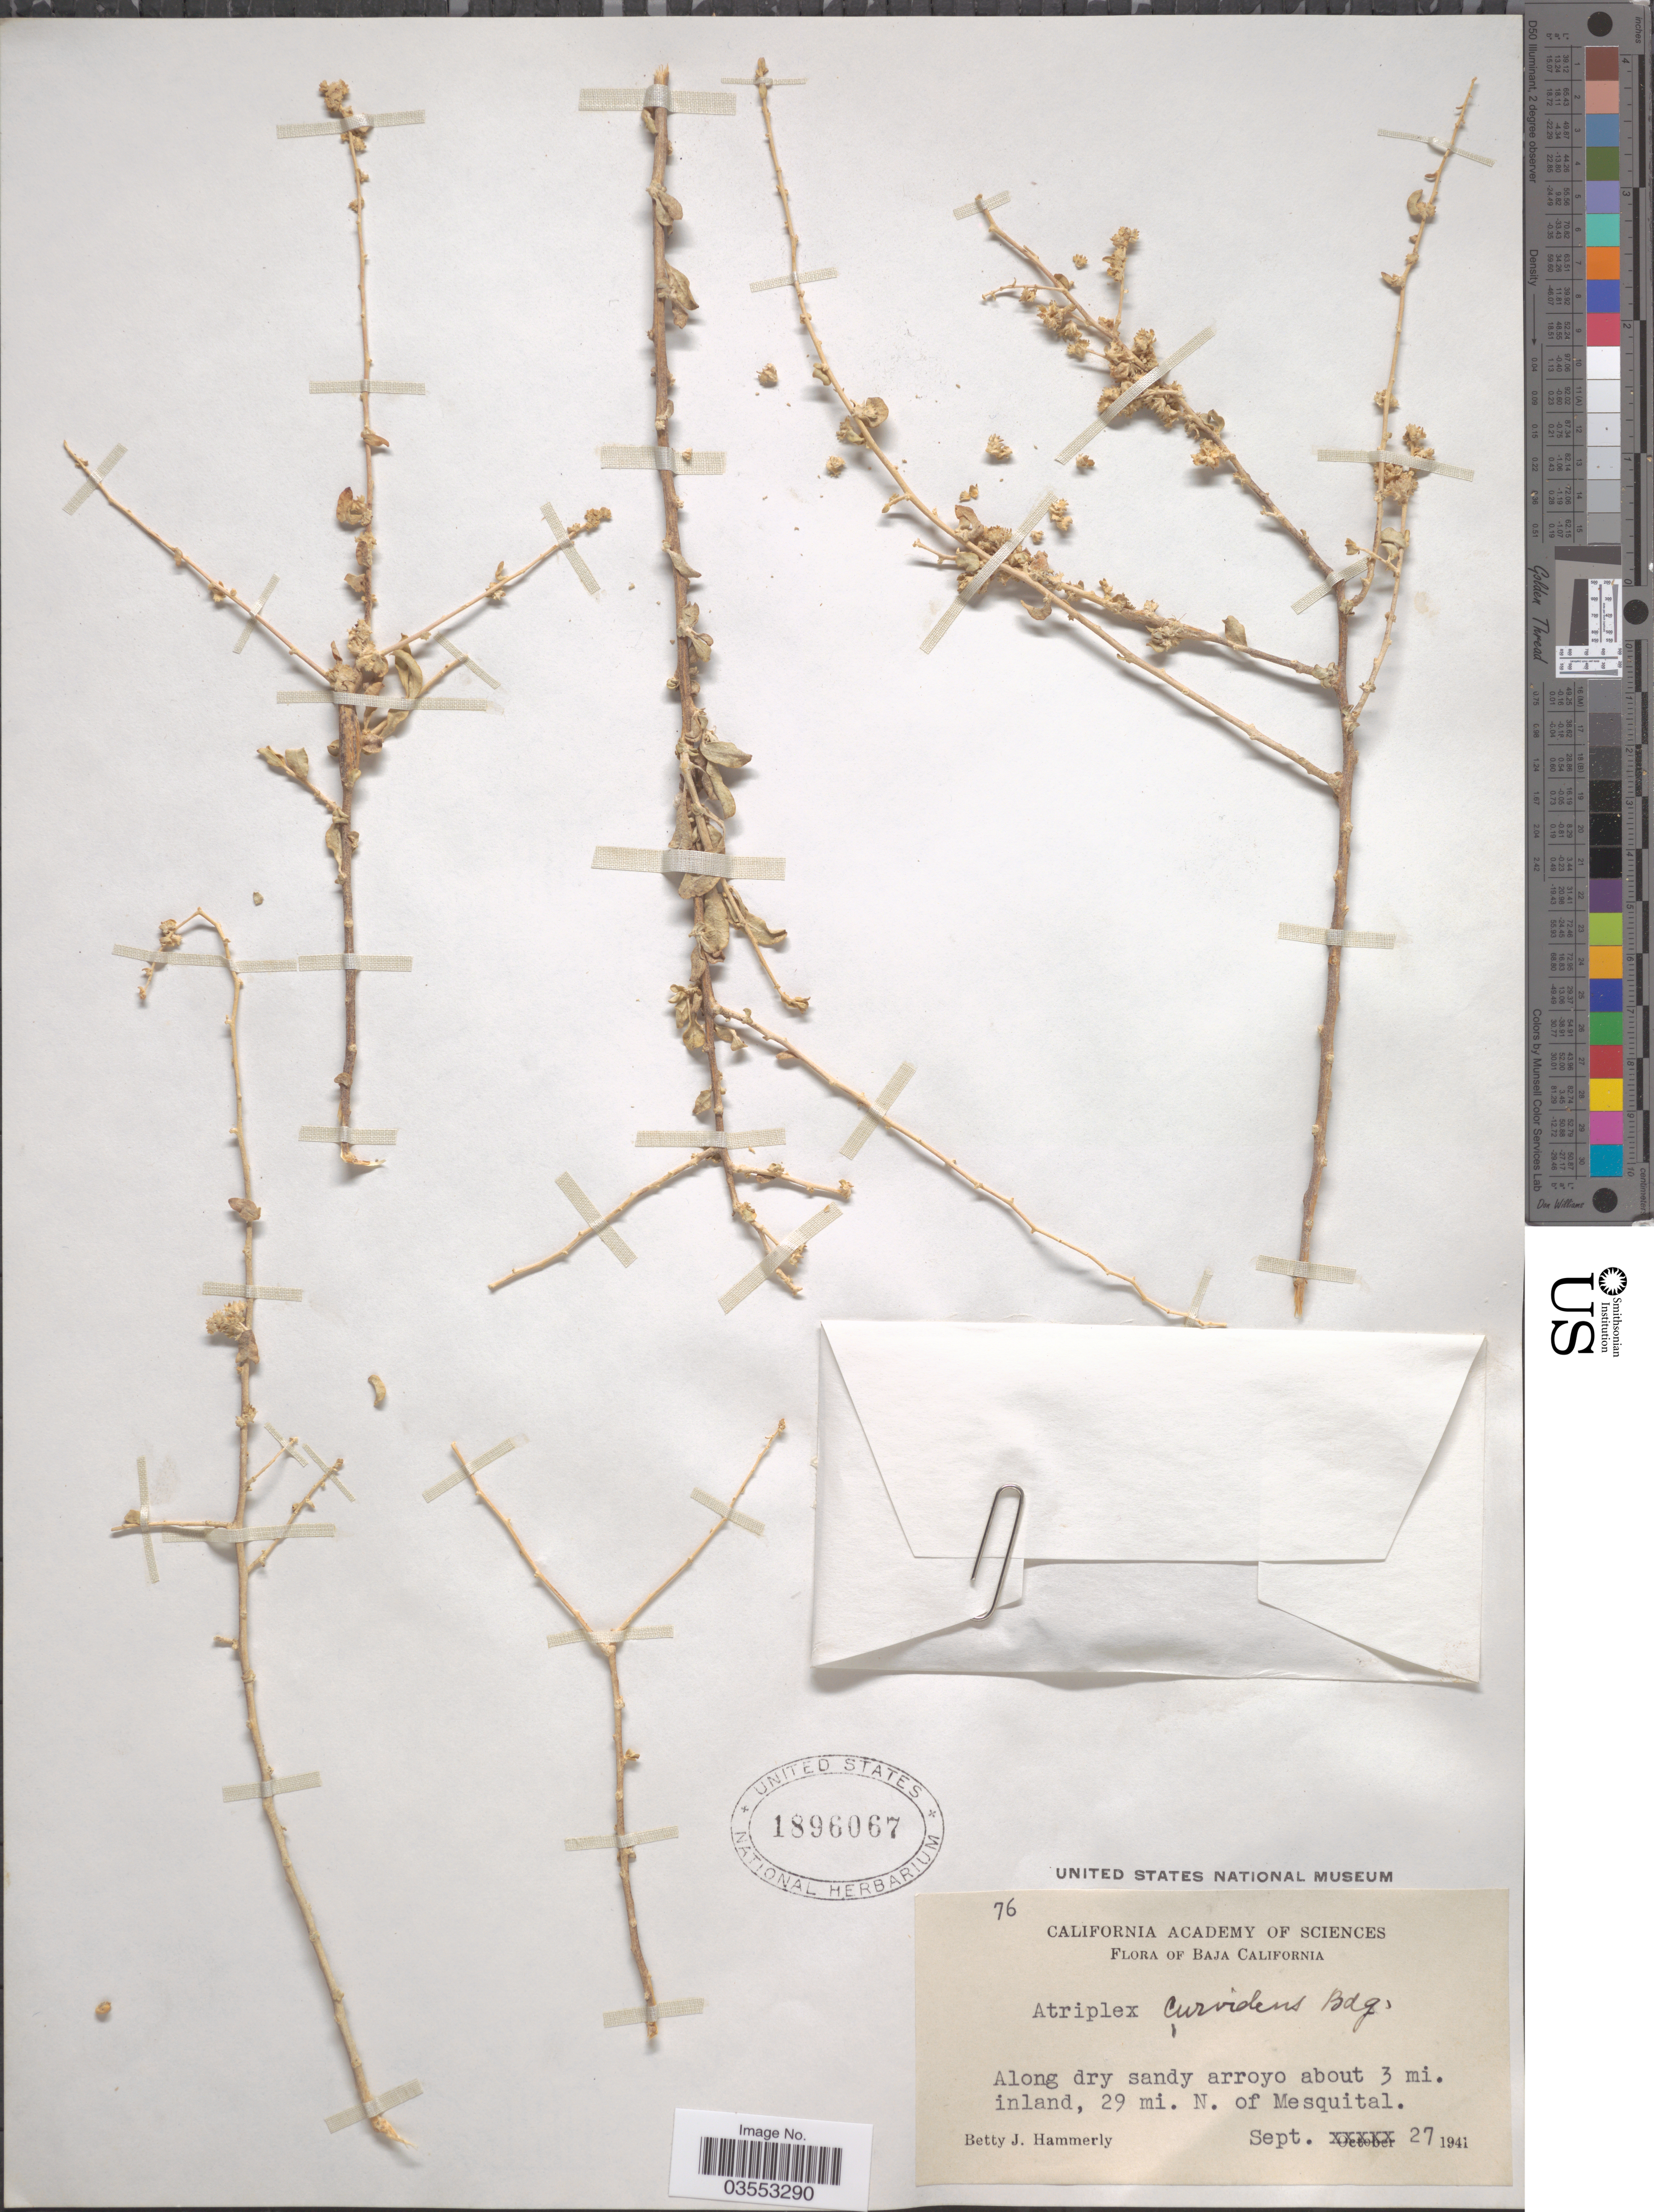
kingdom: Plantae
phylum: Tracheophyta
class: Magnoliopsida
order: Caryophyllales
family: Amaranthaceae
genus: Atriplex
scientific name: Atriplex curvidens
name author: Brandegee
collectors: B. J. Hammerly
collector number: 76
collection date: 1941-09-27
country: Mexico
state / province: Baja California Sur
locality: Along dry sandy arroyo about 3 mi. inland, 29 mi. N. of Mesquital.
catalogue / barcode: US 1896067